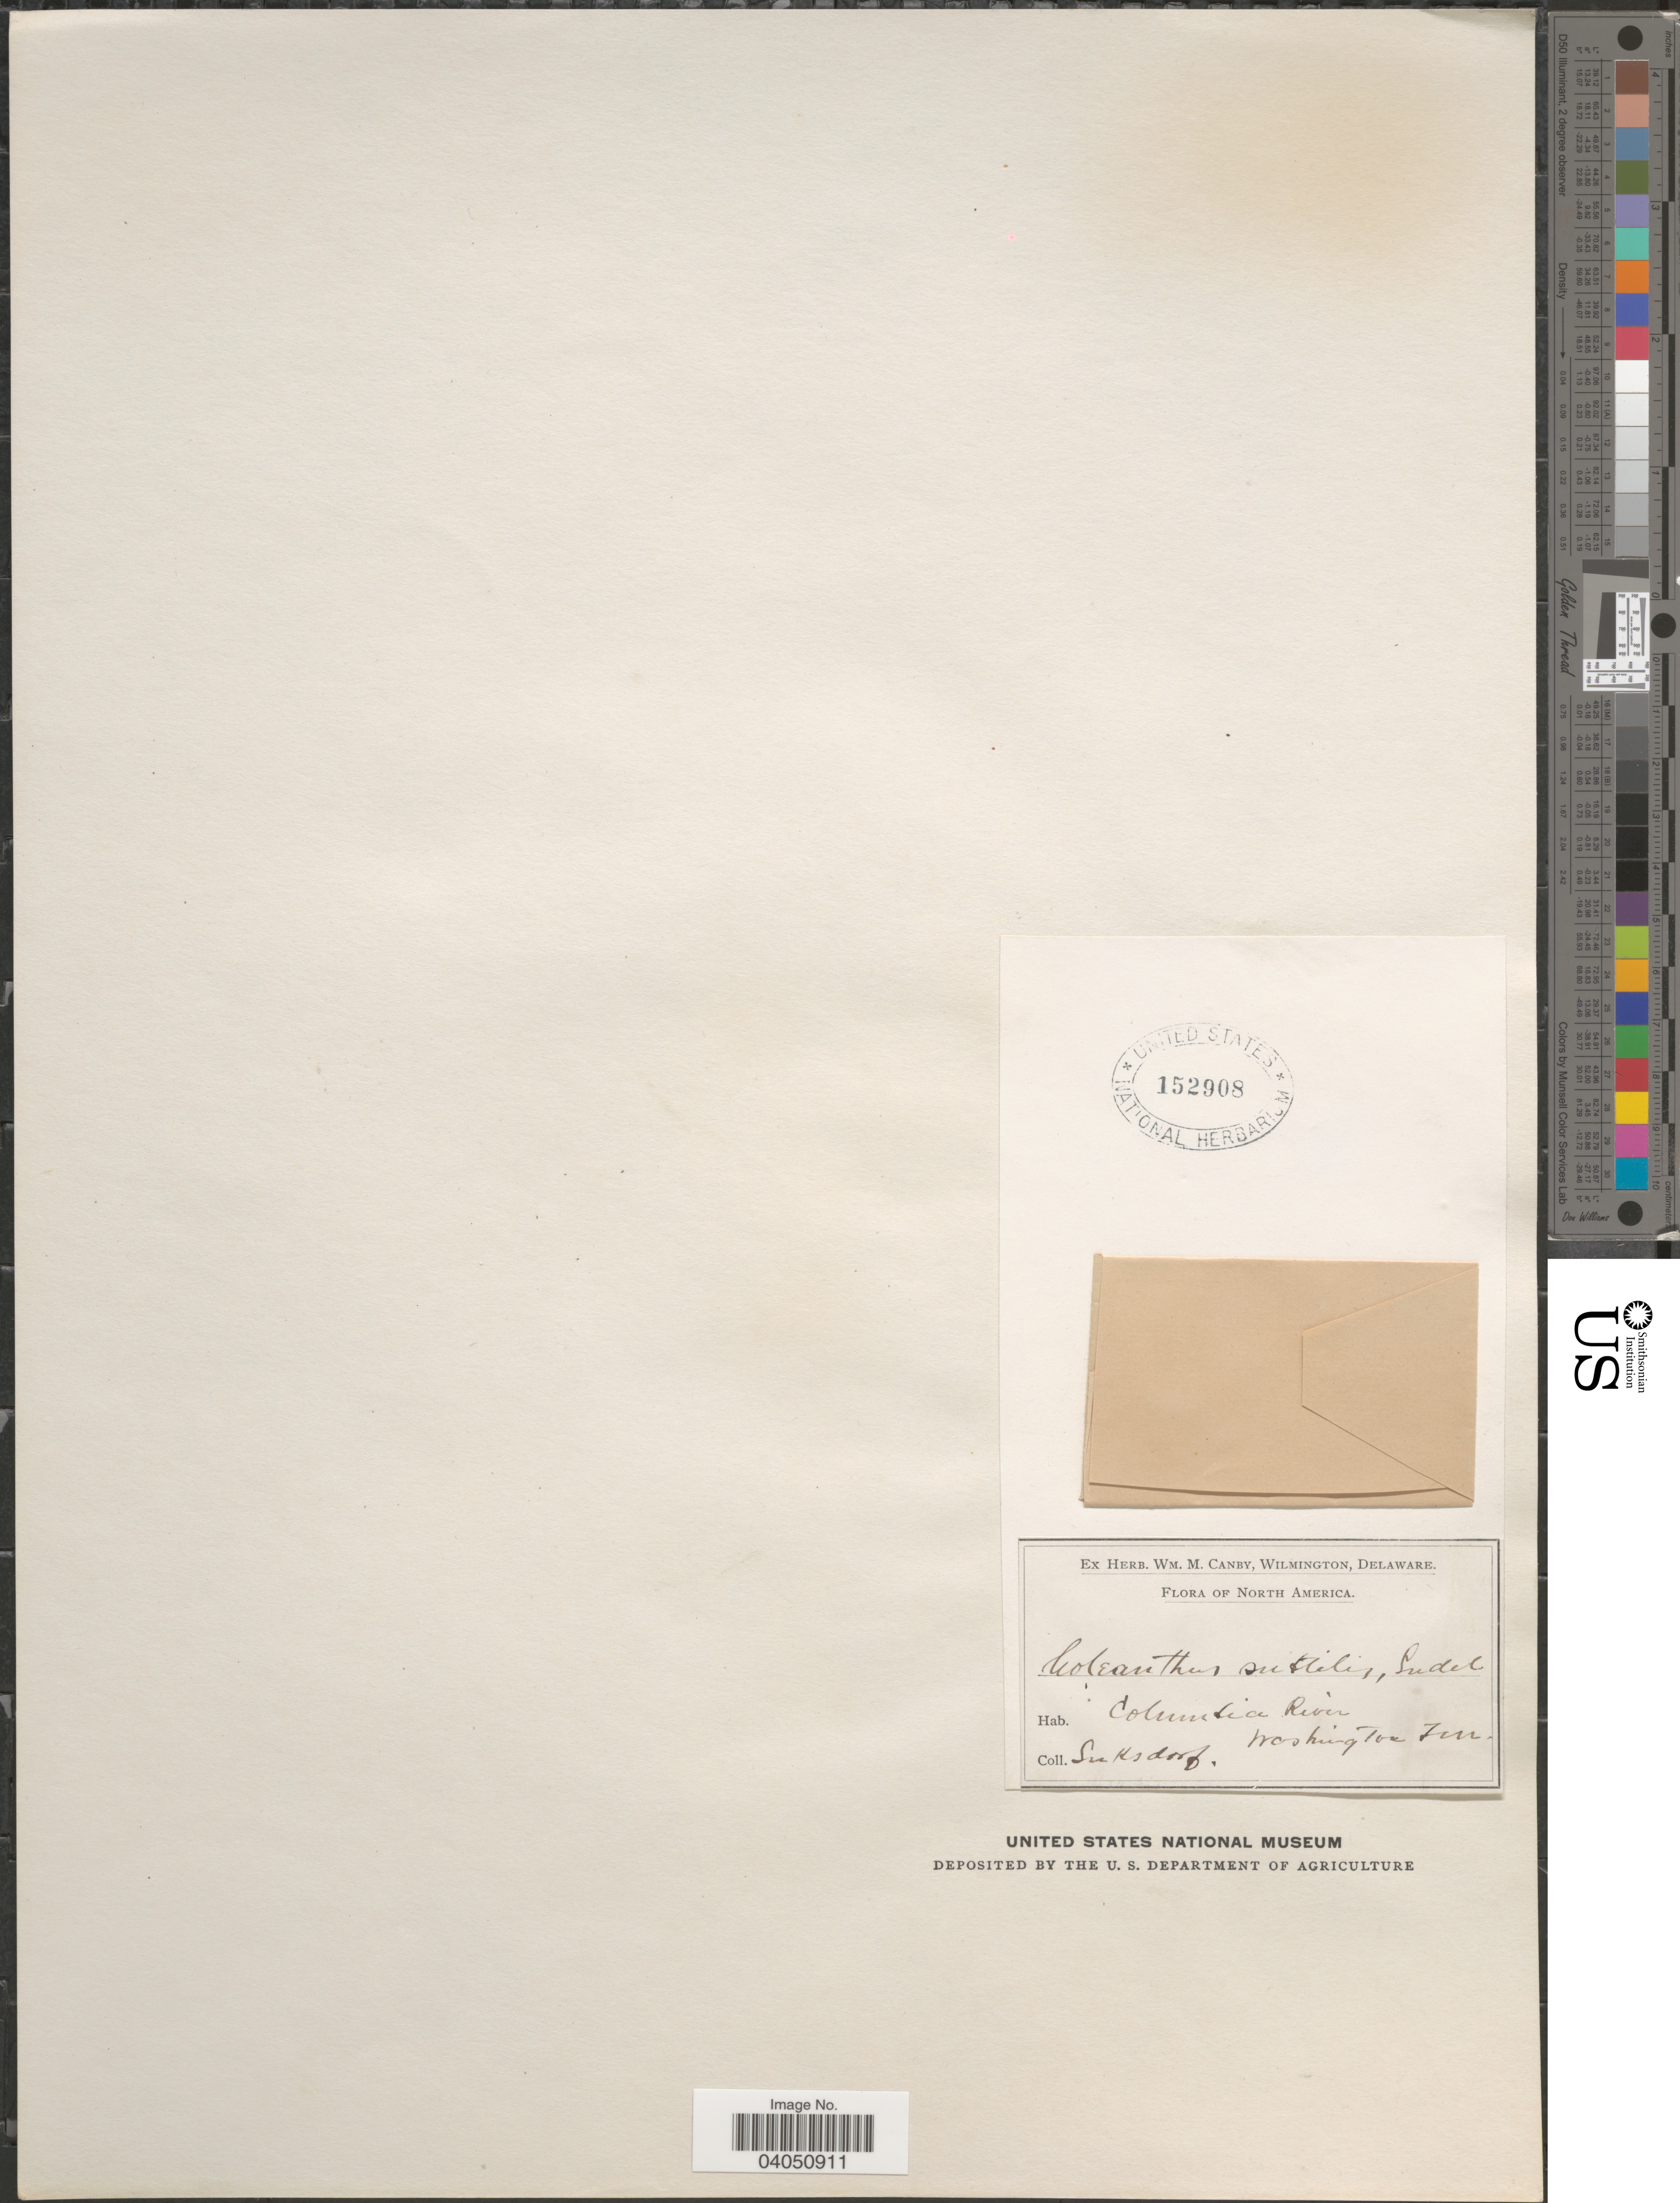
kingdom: Plantae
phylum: Tracheophyta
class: Liliopsida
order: Poales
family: Poaceae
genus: Coleanthus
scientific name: Coleanthus subtilis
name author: (Tratt.) Seidl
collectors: -- Suksdorf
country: United States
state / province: Washington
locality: Columbia River. Washington Terr.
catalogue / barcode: US 152908